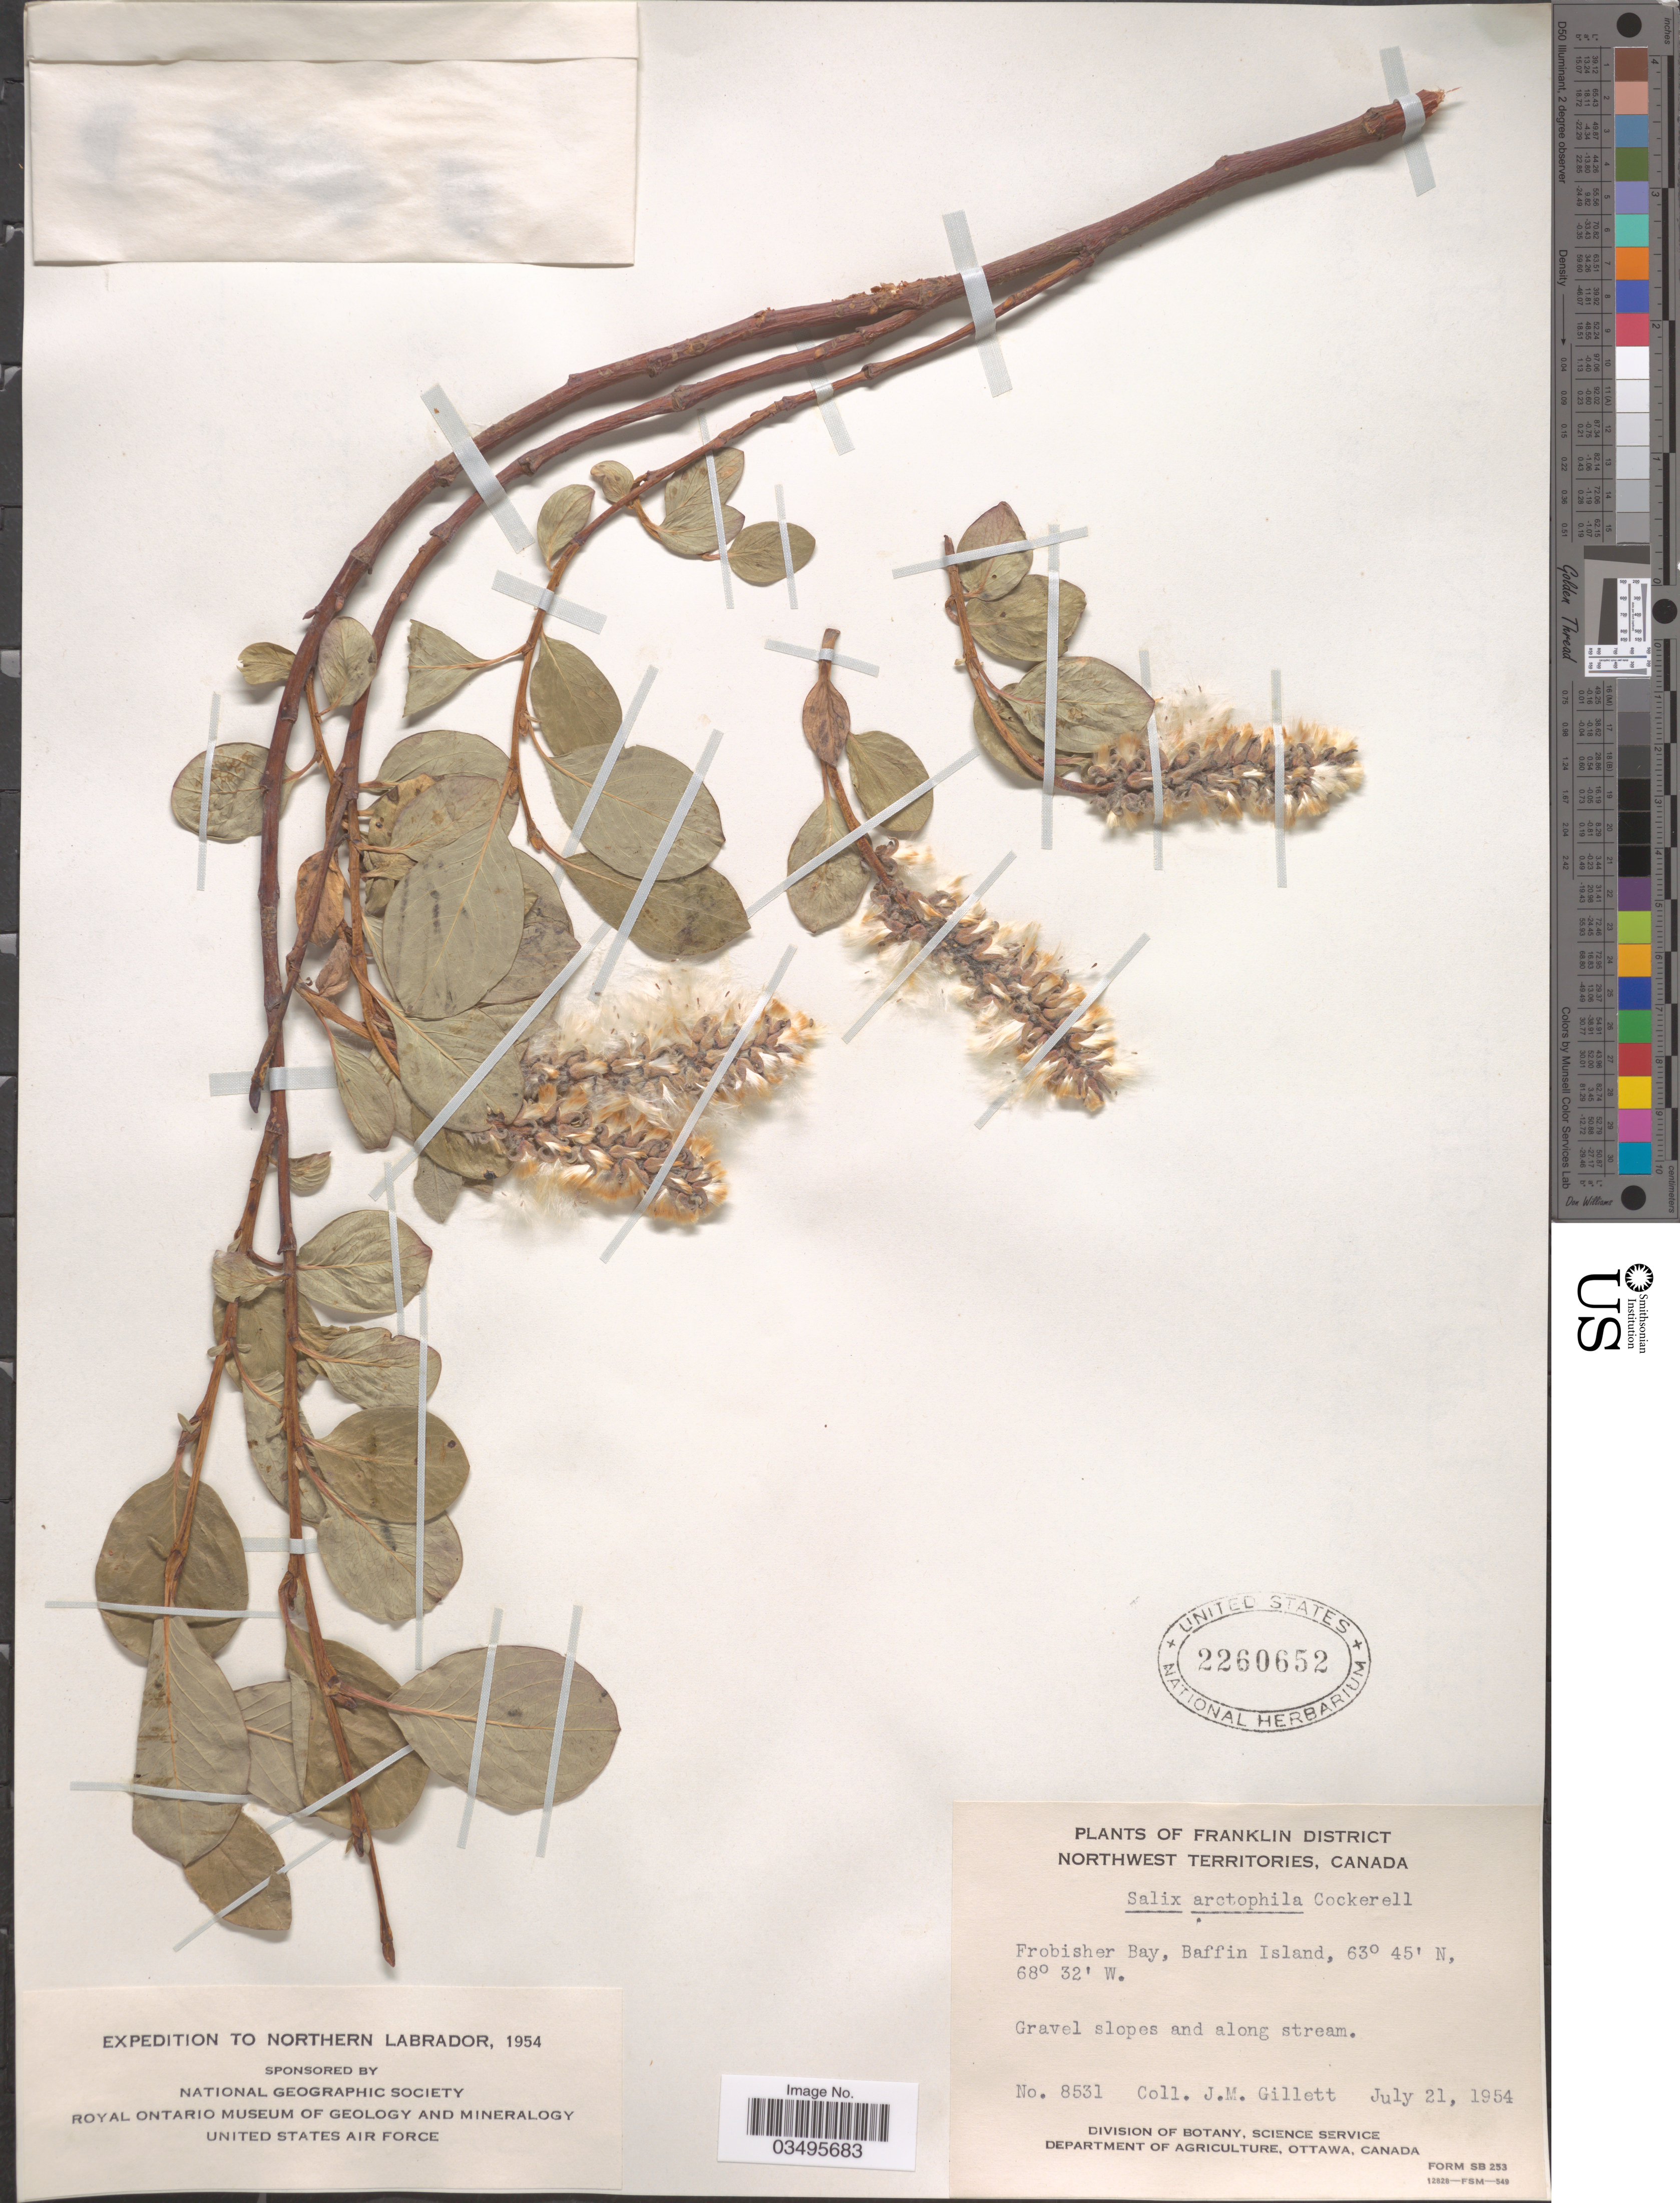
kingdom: Plantae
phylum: Tracheophyta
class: Magnoliopsida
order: Malpighiales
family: Salicaceae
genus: Salix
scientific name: Salix arctophila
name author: Cockerell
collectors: J. M. Gillett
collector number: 8531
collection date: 1954-07-21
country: Canada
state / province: Northwest Territories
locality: Franklin District. Frobisher Bay, Baffin Island. Gravel slopes and along stream.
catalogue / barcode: US 2260652